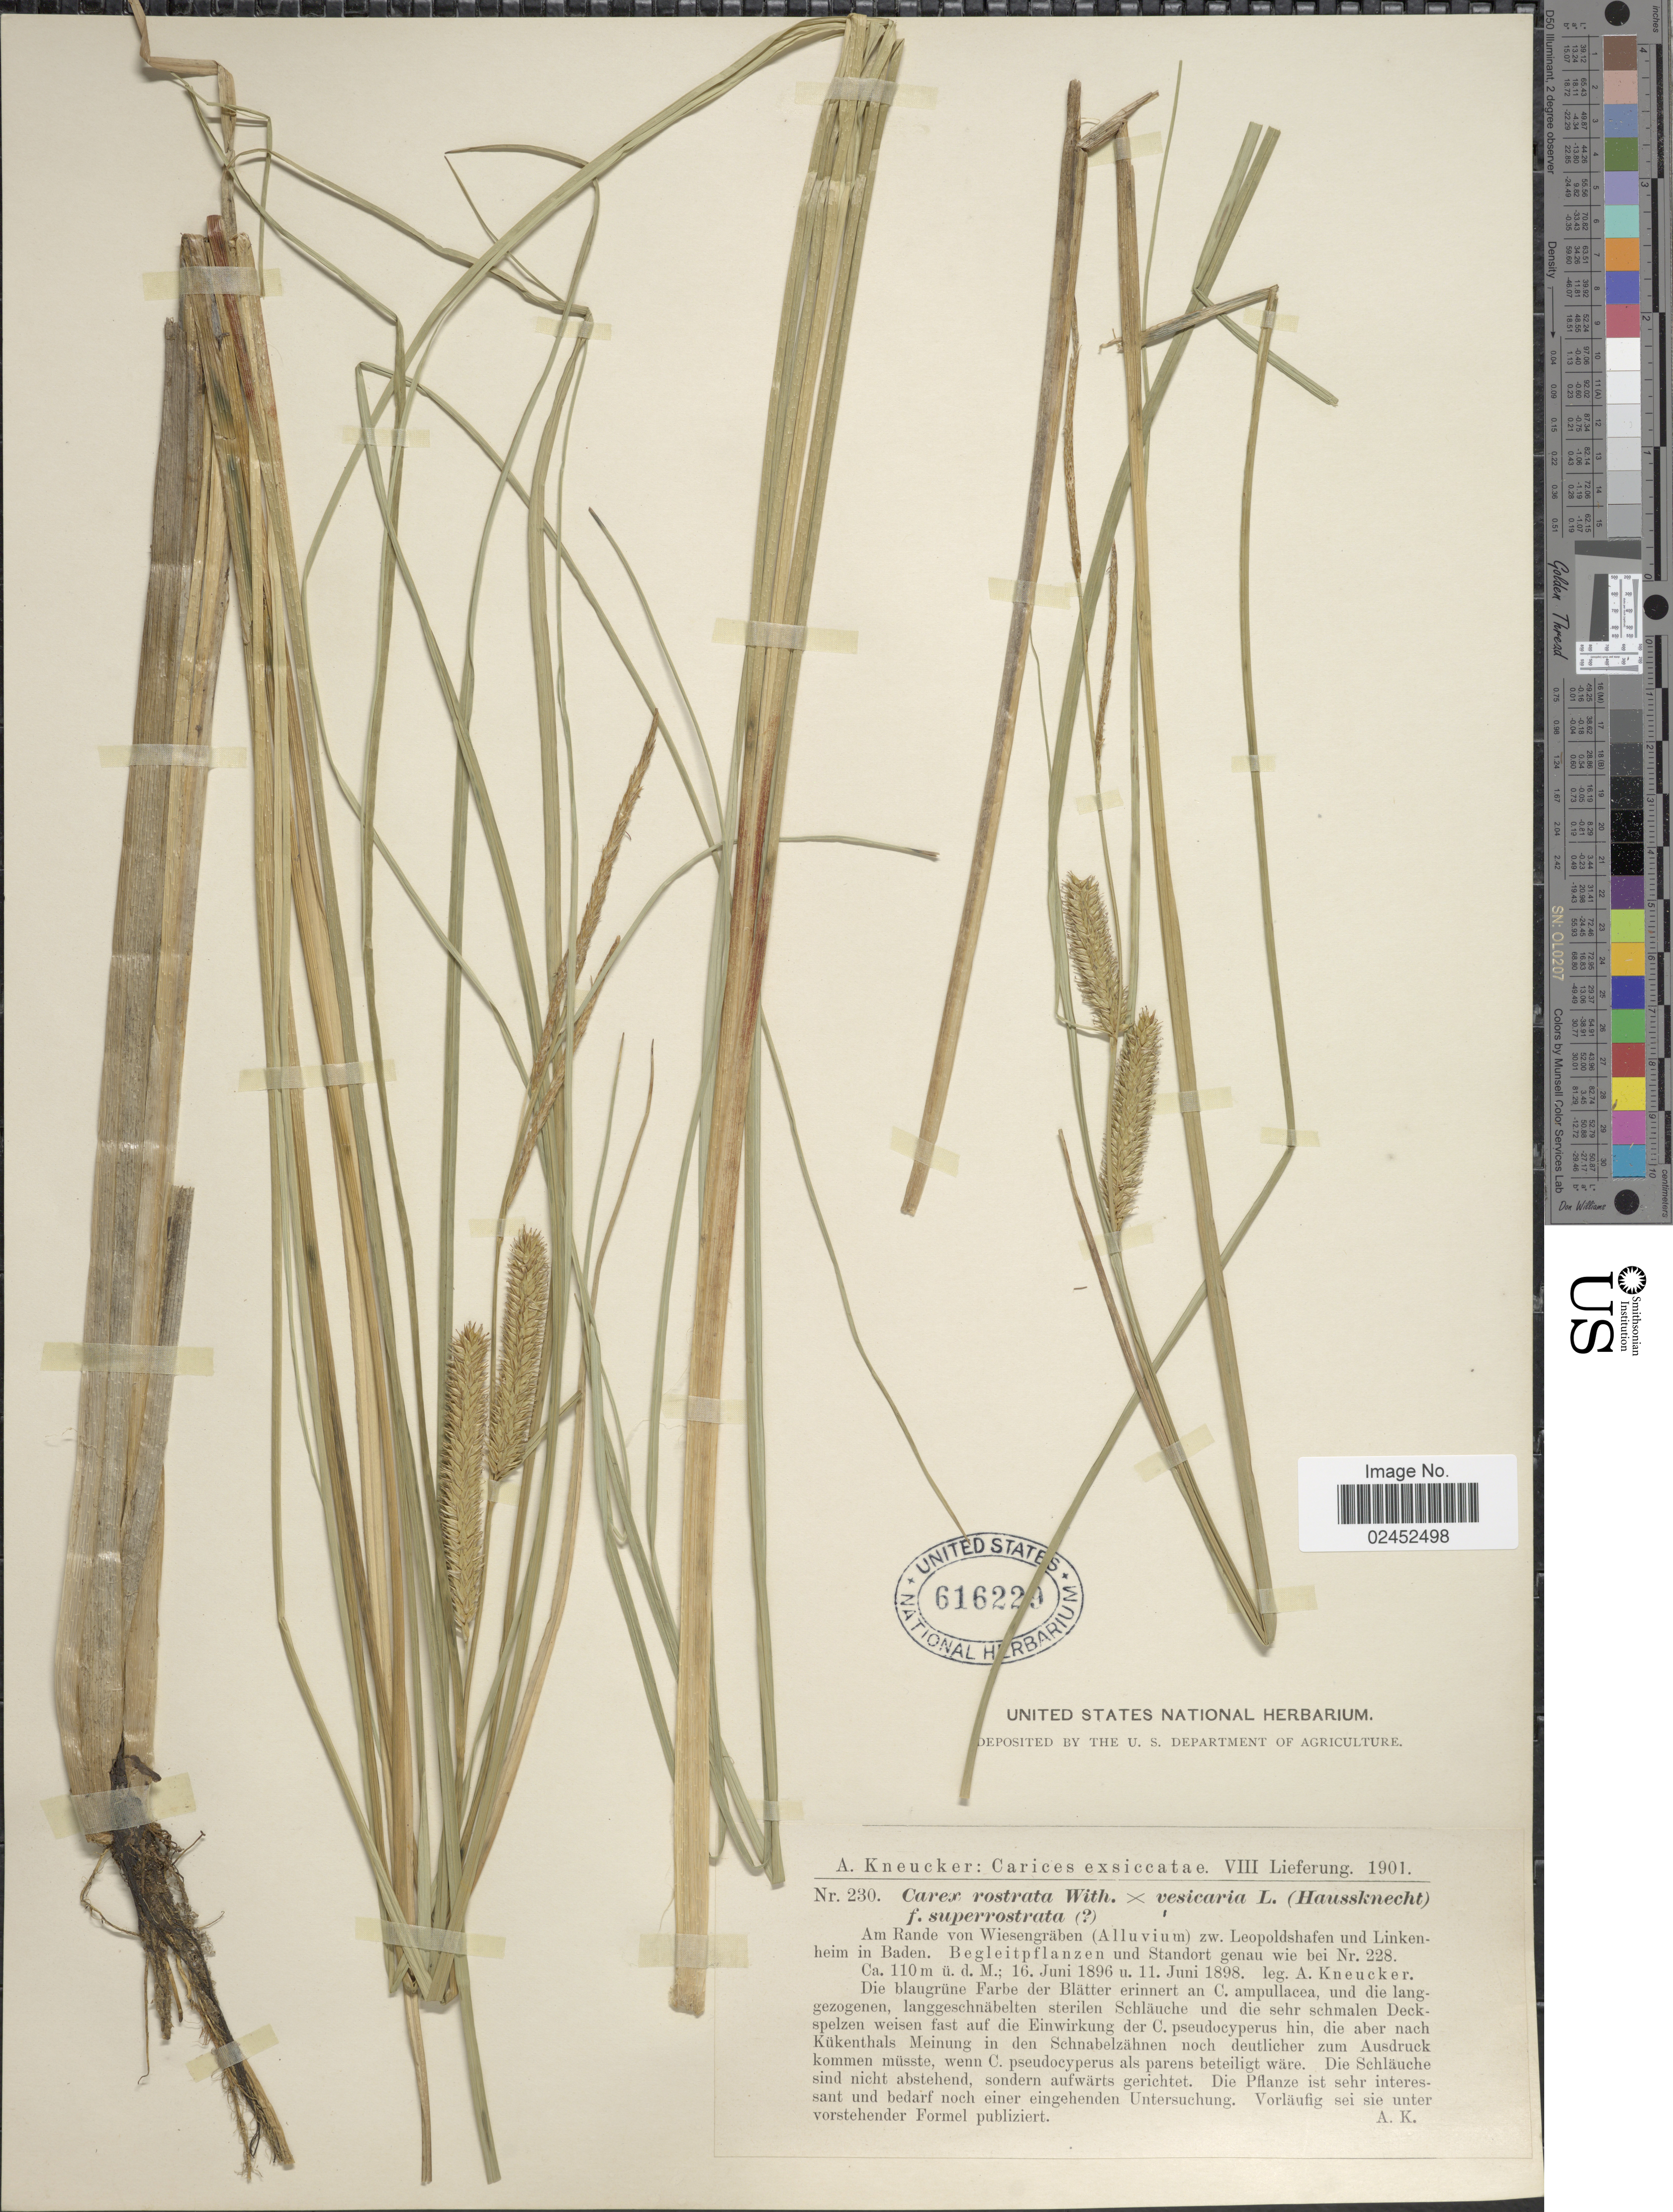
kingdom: Plantae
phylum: Tracheophyta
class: Liliopsida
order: Poales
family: Cyperaceae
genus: Carex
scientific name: Carex rostrata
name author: Stokes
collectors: A. Kneucker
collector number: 230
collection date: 1896-06-16/1898-06-11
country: Germany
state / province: Baden-Württemberg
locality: Am Rande von Wiesengraben (Alluvium) zw. Leopoldschafen und Linkenheim in Baden.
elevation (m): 110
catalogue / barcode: US 616229